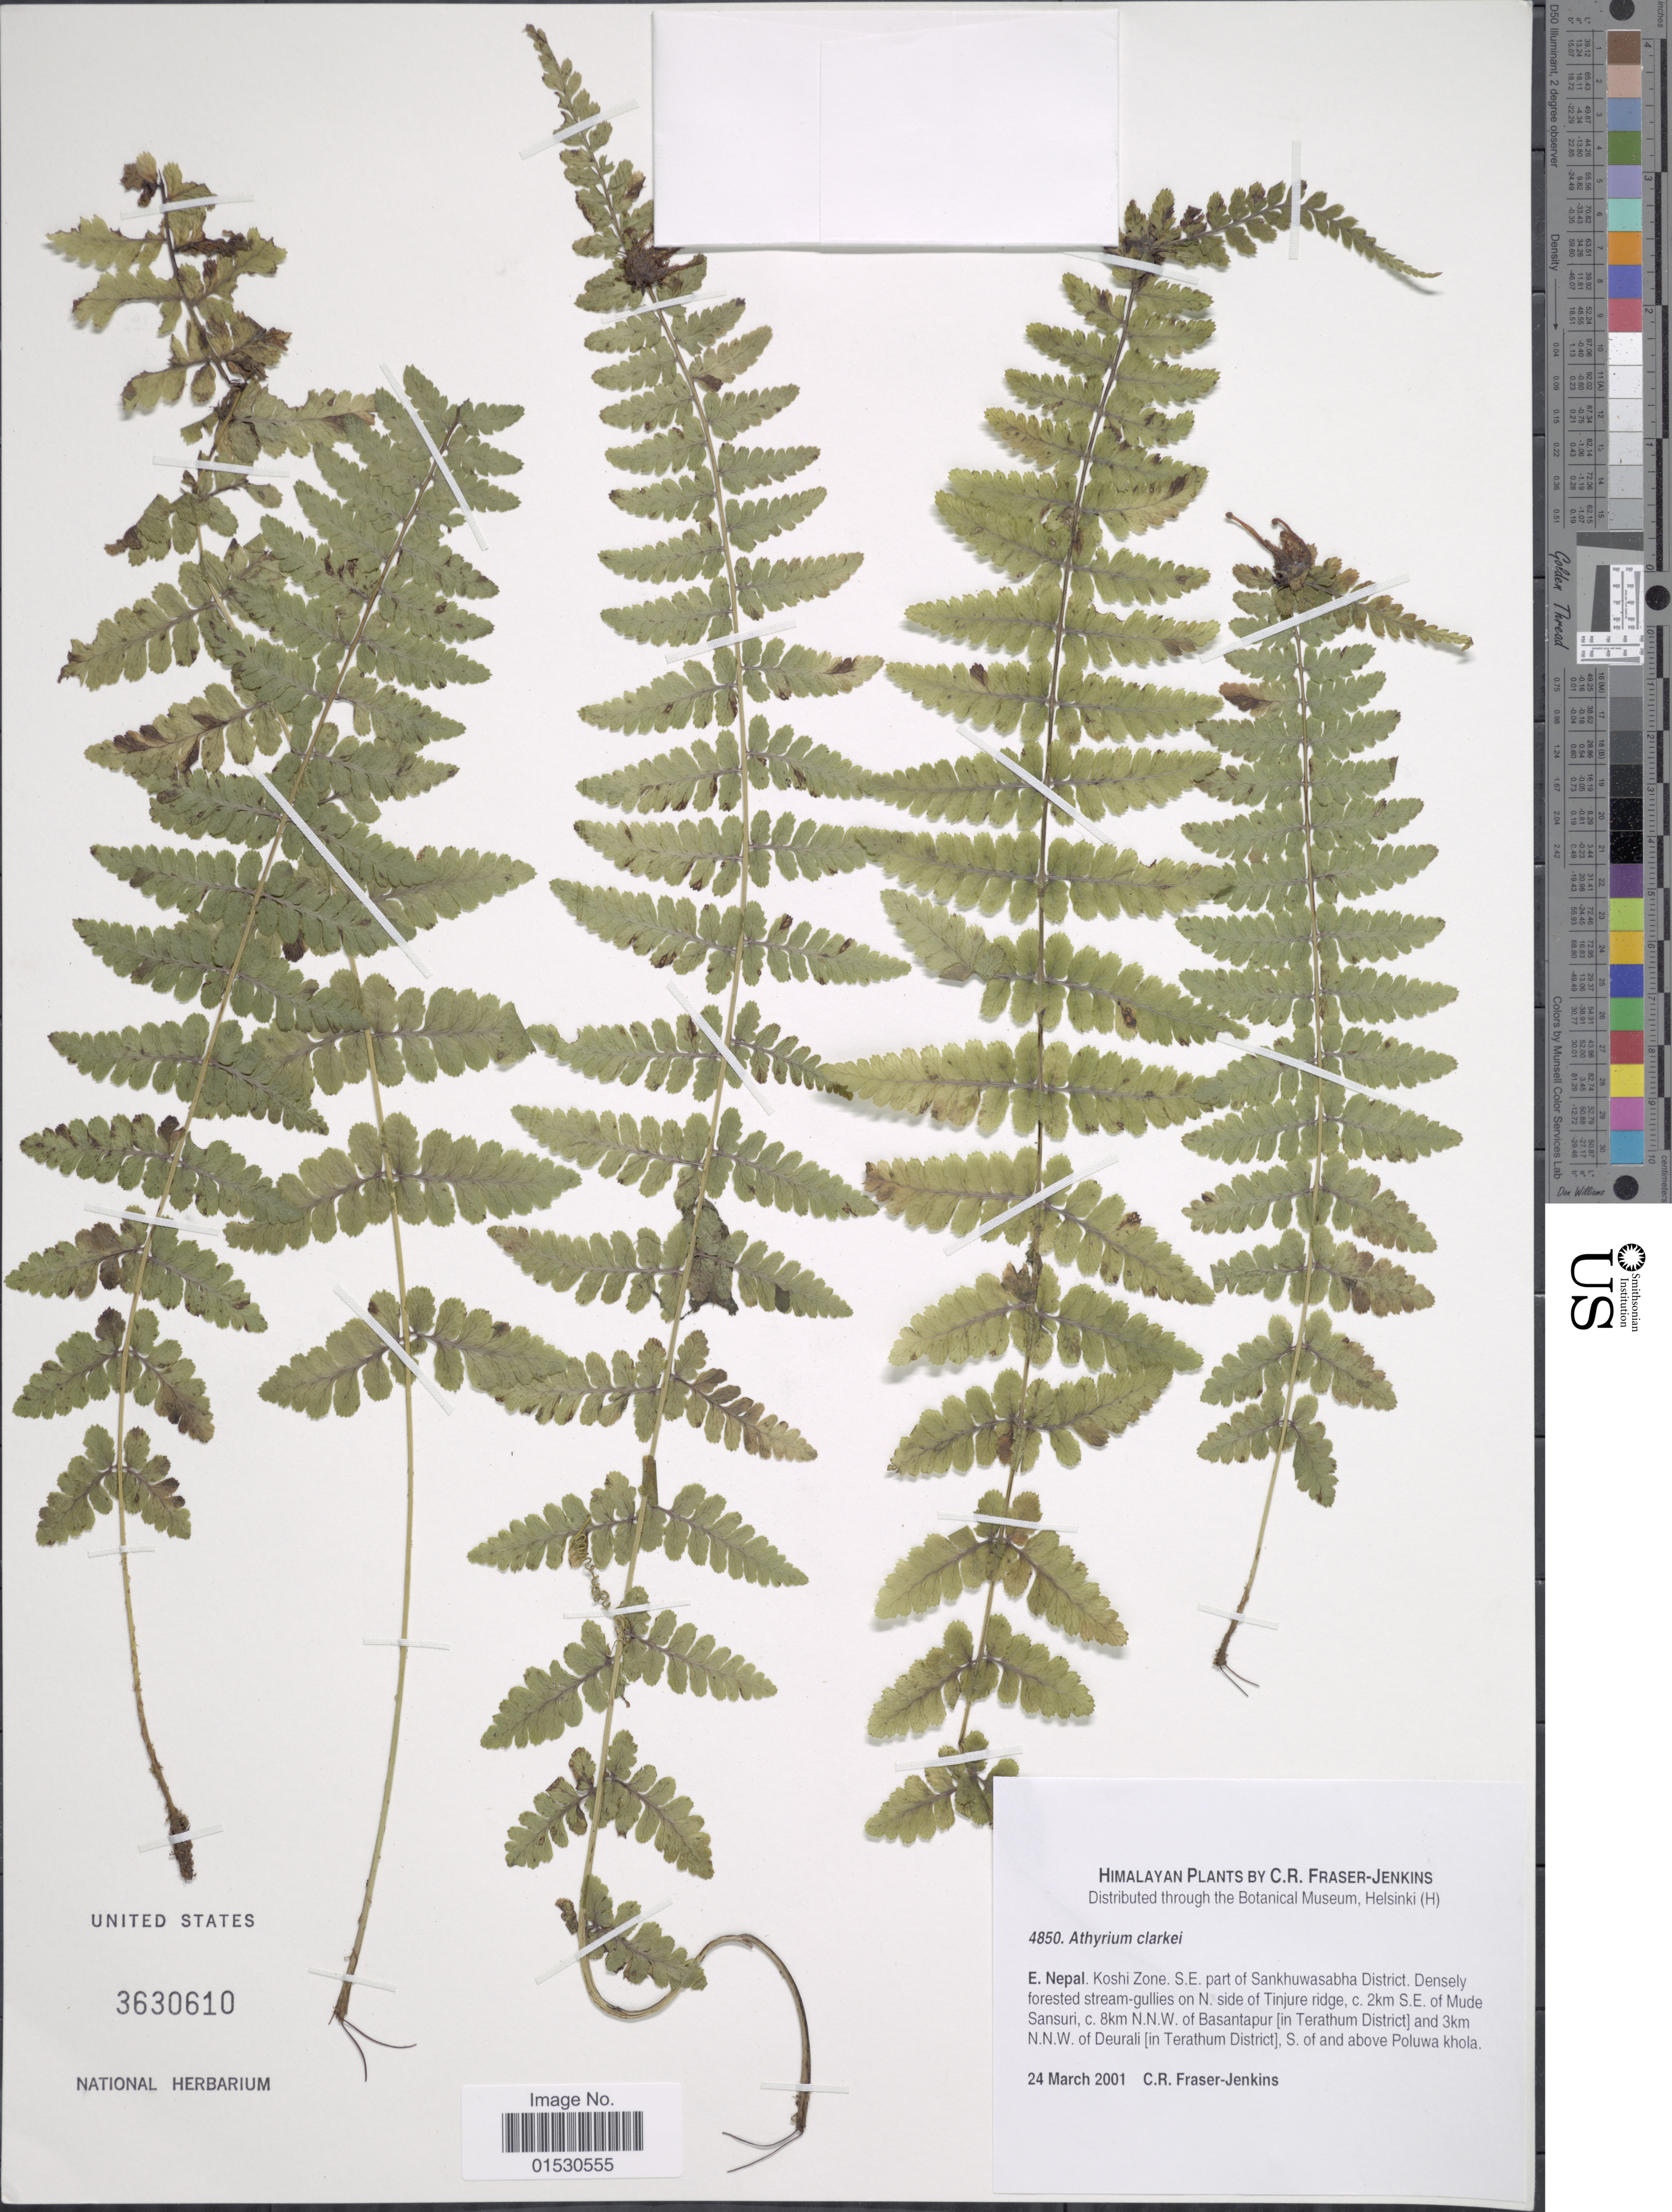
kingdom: Plantae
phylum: Tracheophyta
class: Polypodiopsida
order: Polypodiales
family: Athyriaceae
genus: Athyrium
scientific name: Athyrium clarkei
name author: Bedd.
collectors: C. R. Fraser-Jenkins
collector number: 4850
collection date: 2001-03-24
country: Nepal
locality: E Nepal. Koshi Zone. S.E. part of Sankhuwasabha District. Densely forested stream-gullies on N. side of Tinjure ridge, c. 2 km S.E. of Mude Sansuri, c, 8 km N.N.W. of Basantapur (in Terathum District) and 3 km N.N.W. of Deurali (in Terathum District) S of and above Poluwa khola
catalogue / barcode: US 3630610